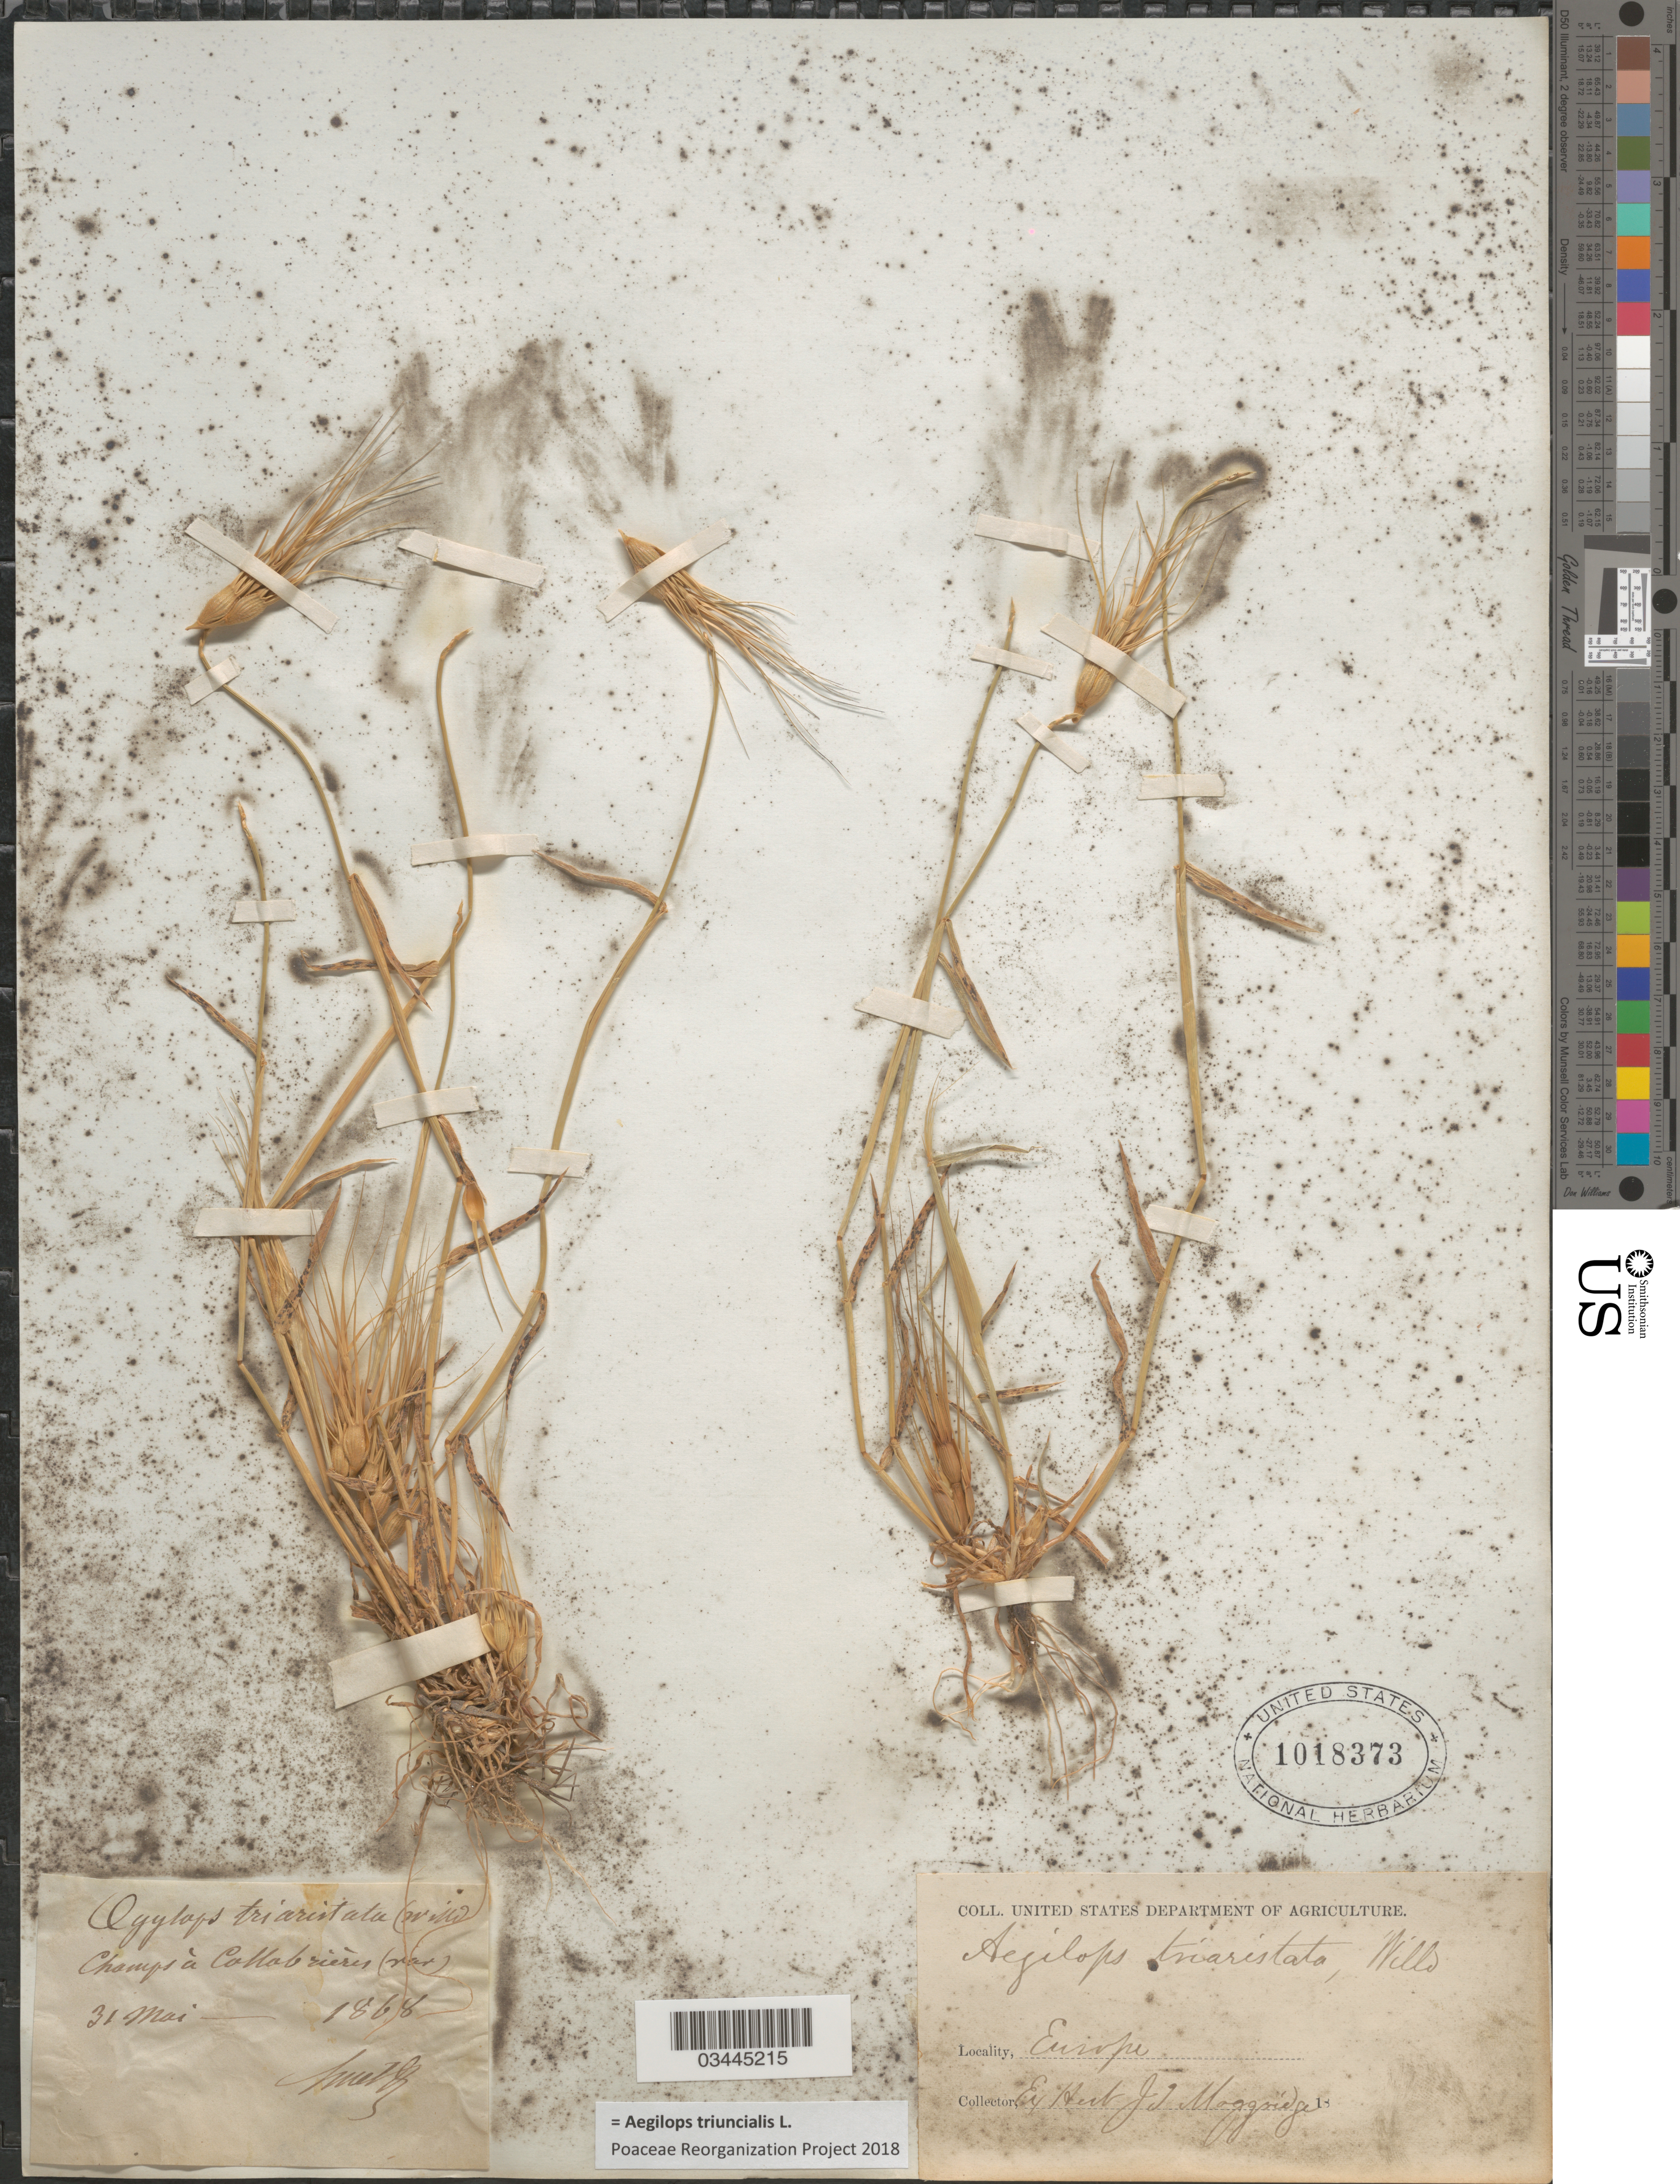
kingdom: Plantae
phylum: Tracheophyta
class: Liliopsida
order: Poales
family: Poaceae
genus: Aegilops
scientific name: Aegilops triuncialis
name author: L.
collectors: -. Huet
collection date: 1868-05-31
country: France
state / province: Provence-Alpes-Côte d'Azur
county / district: Var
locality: Champs à Collabrières (var). Europe.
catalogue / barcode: US 1018373